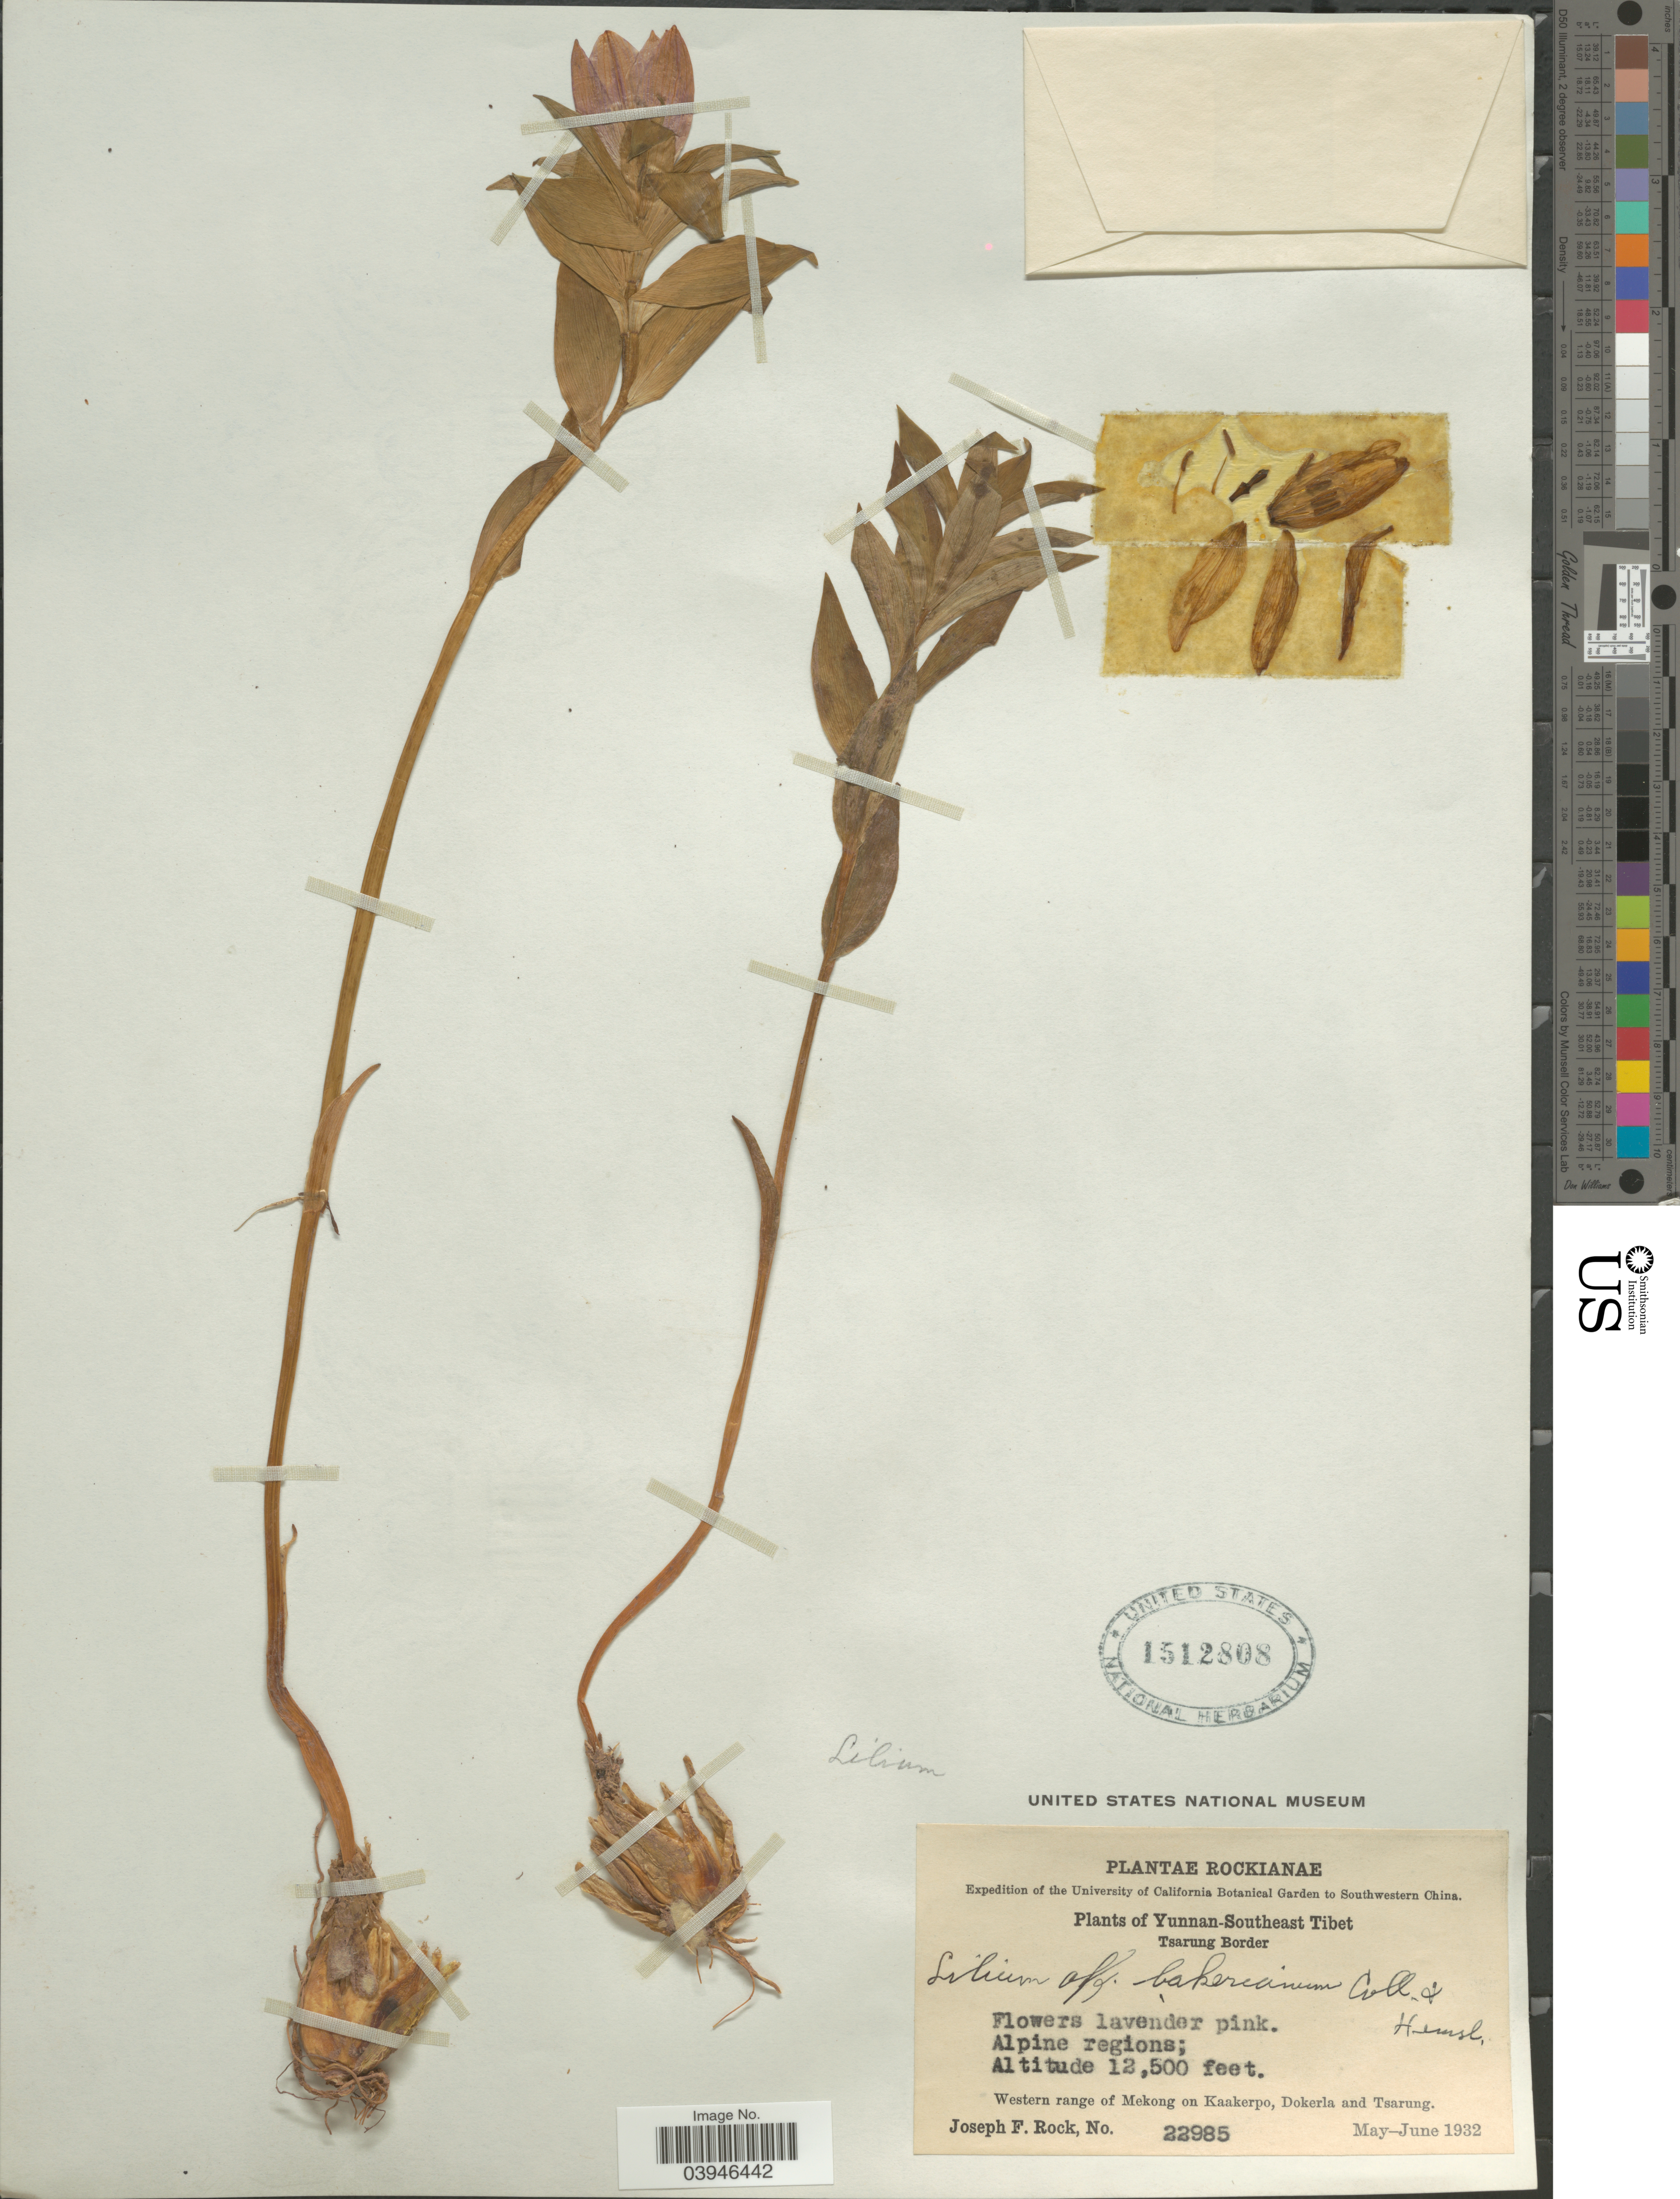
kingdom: Plantae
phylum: Tracheophyta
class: Liliopsida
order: Liliales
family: Liliaceae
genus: Lilium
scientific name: Lilium bakerianum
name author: Collett & Hemsl.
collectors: J. F. Rock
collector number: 22985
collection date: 1932-05/1932-06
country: China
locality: Southwestern China. Yunnan-Southeast Tibet. Tsarung Border. Alpine regions; Western range of Mekong on Kaakerpo, Dokerla and Tsarung.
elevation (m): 3810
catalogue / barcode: US 1512808